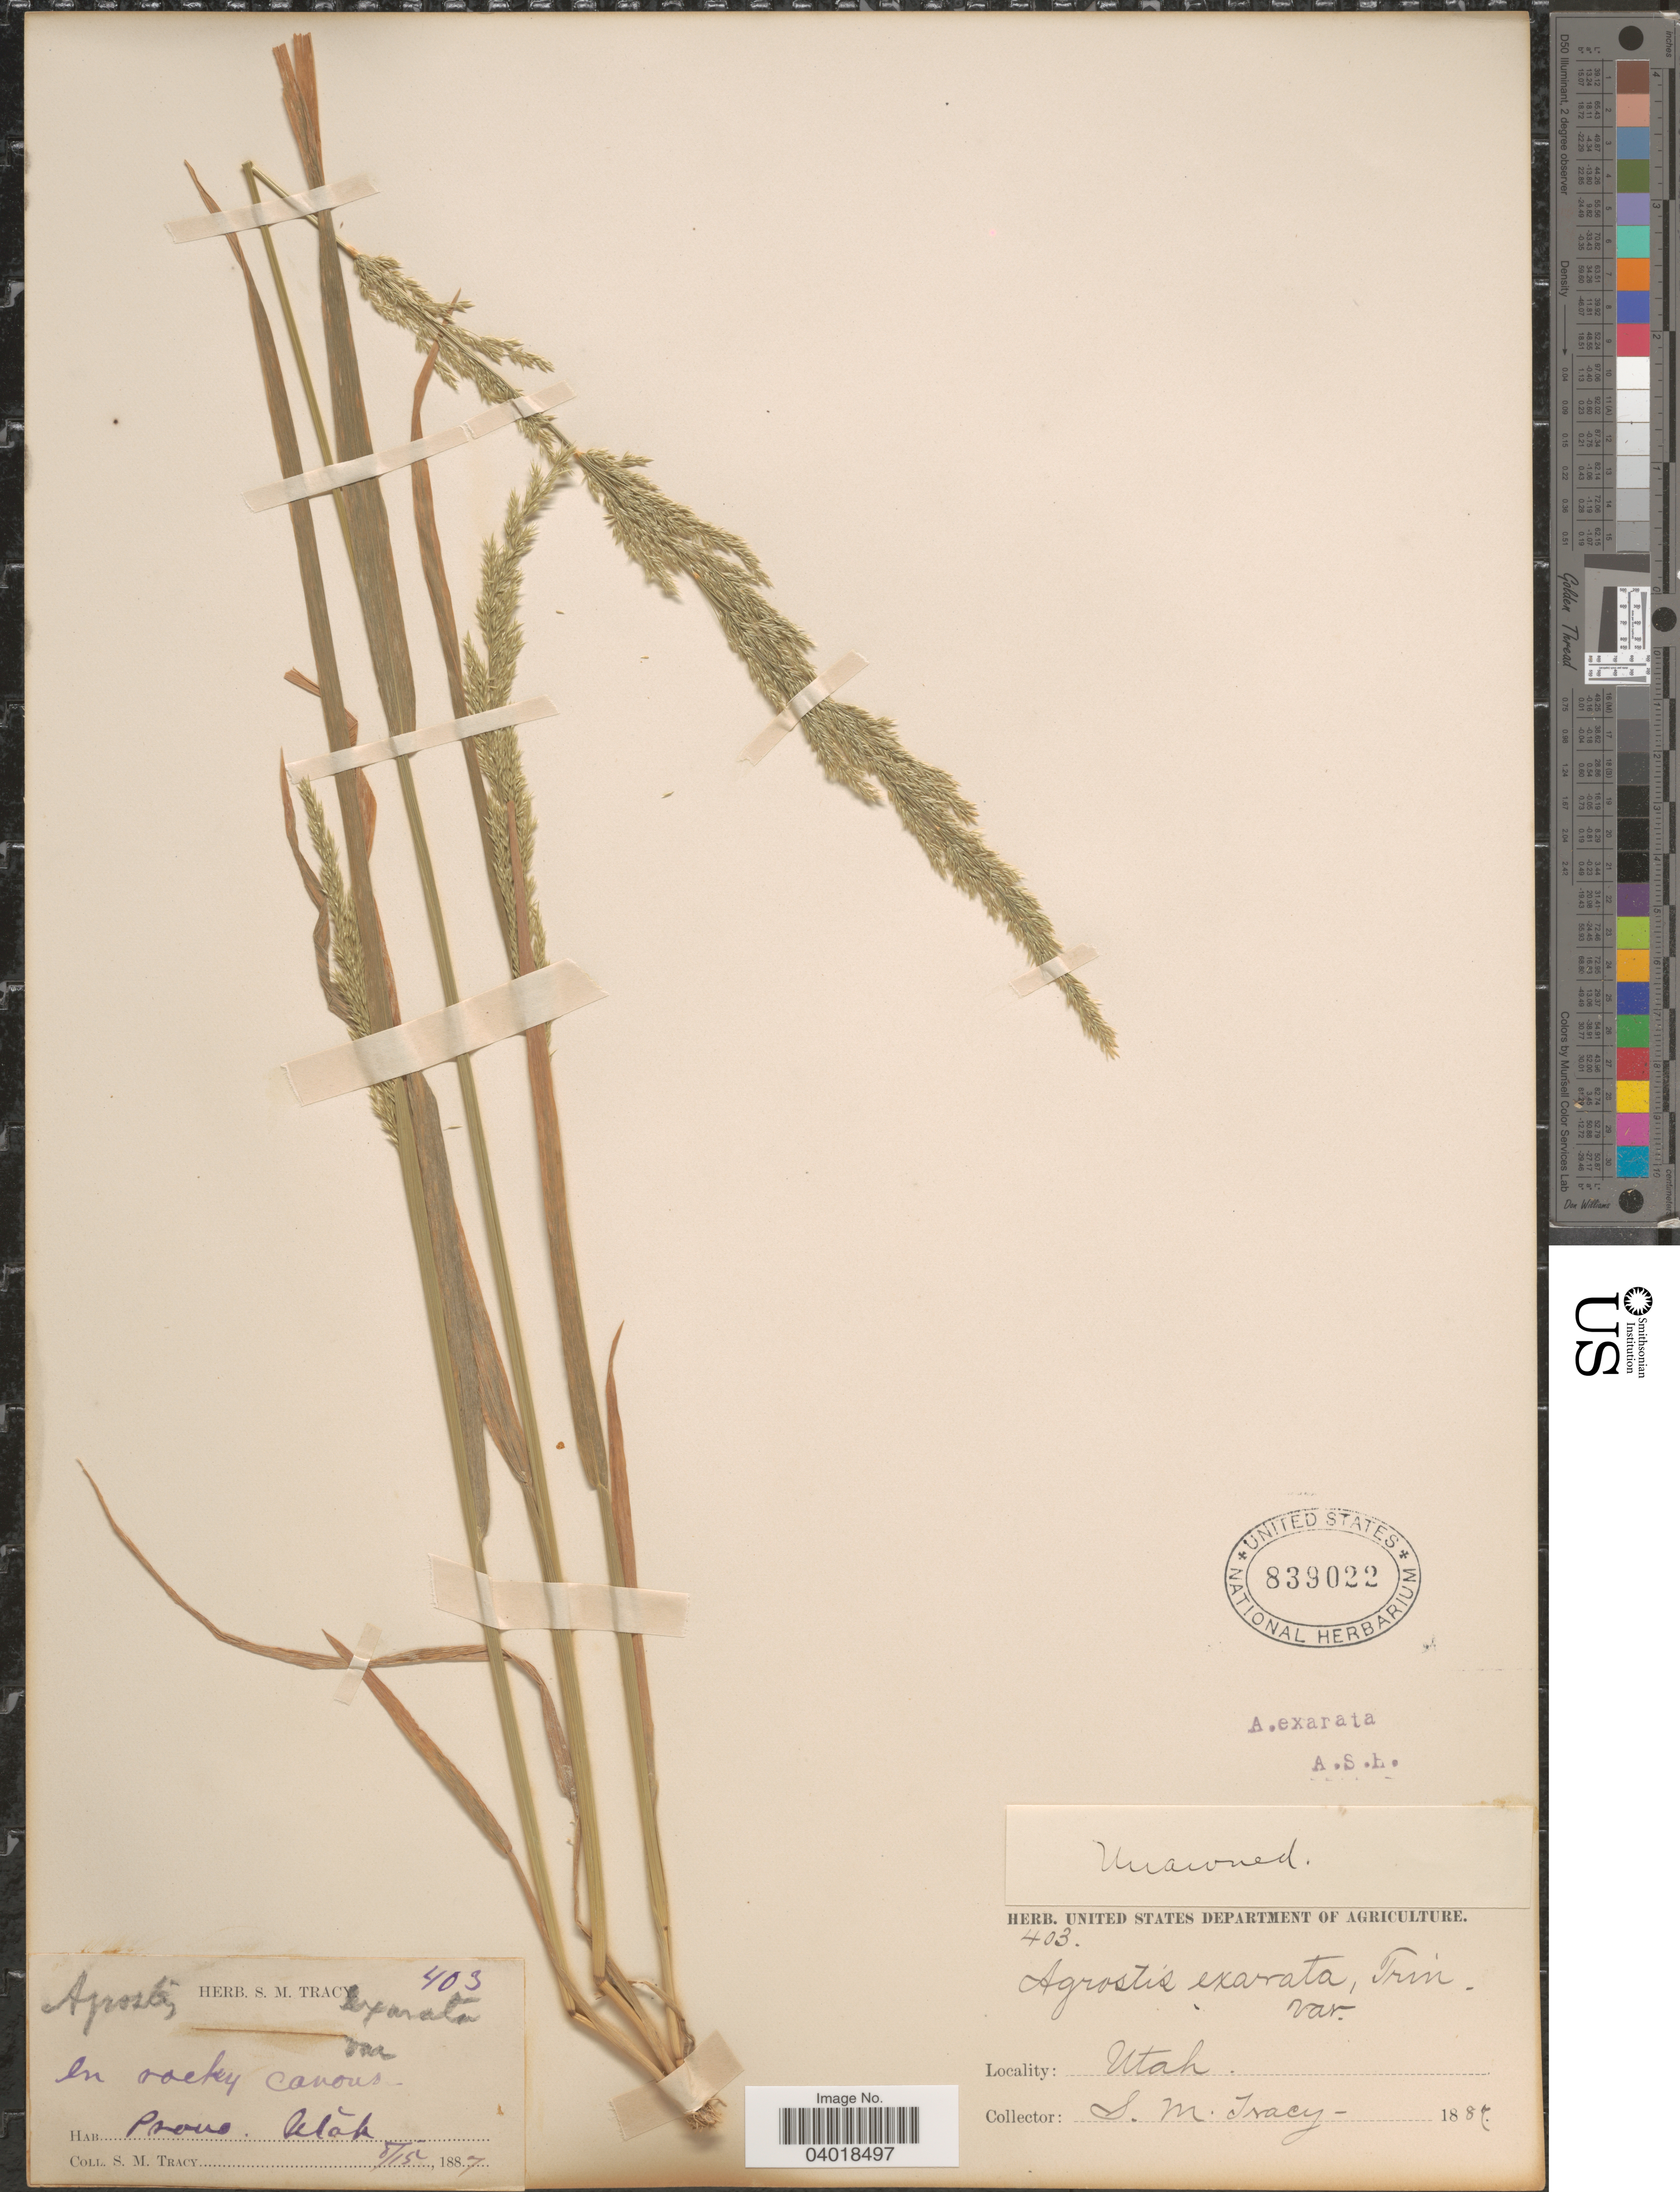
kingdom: Plantae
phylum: Tracheophyta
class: Liliopsida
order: Poales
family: Poaceae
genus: Agrostis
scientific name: Agrostis exarata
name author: Trin.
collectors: S. M. Tracy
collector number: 403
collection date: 1887-08-15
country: United States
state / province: Utah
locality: Provo.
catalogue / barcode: US 839022